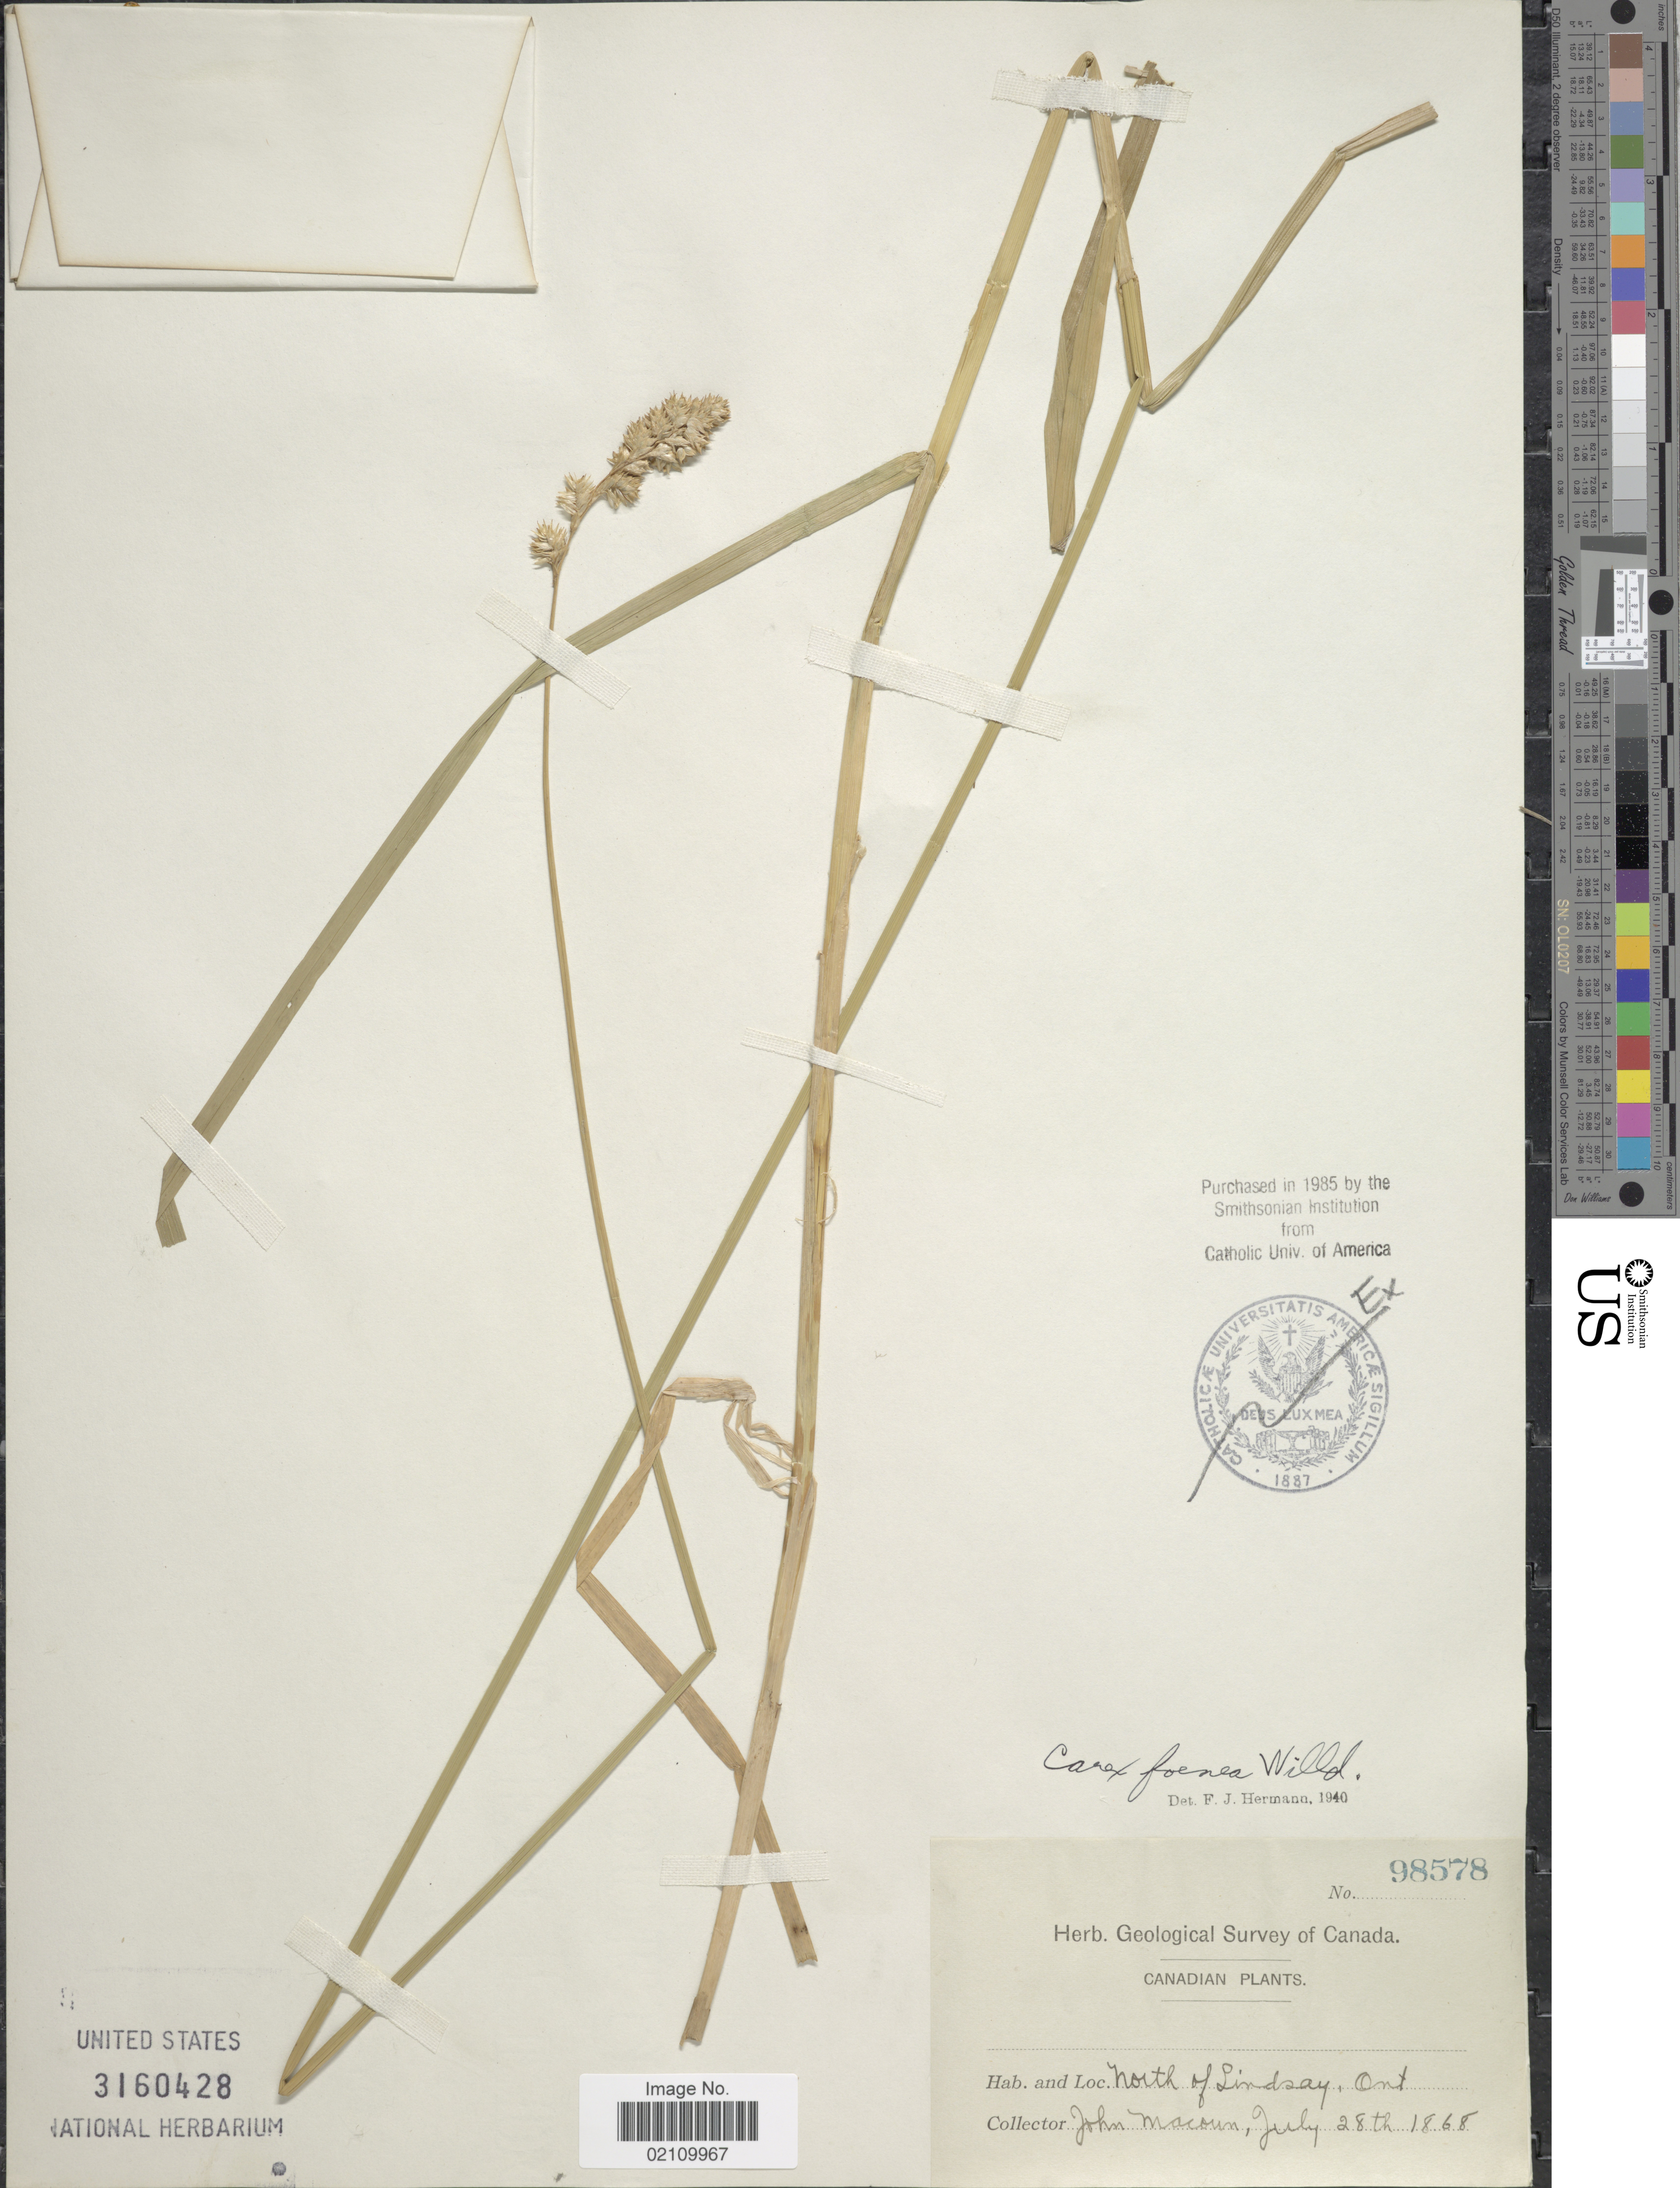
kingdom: Plantae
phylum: Tracheophyta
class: Liliopsida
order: Poales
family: Cyperaceae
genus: Carex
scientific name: Carex foenea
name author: Willd.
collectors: J. Macoun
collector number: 98578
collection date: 1868-07-28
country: Canada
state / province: Ontario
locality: North of Lindsay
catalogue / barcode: US 3160428